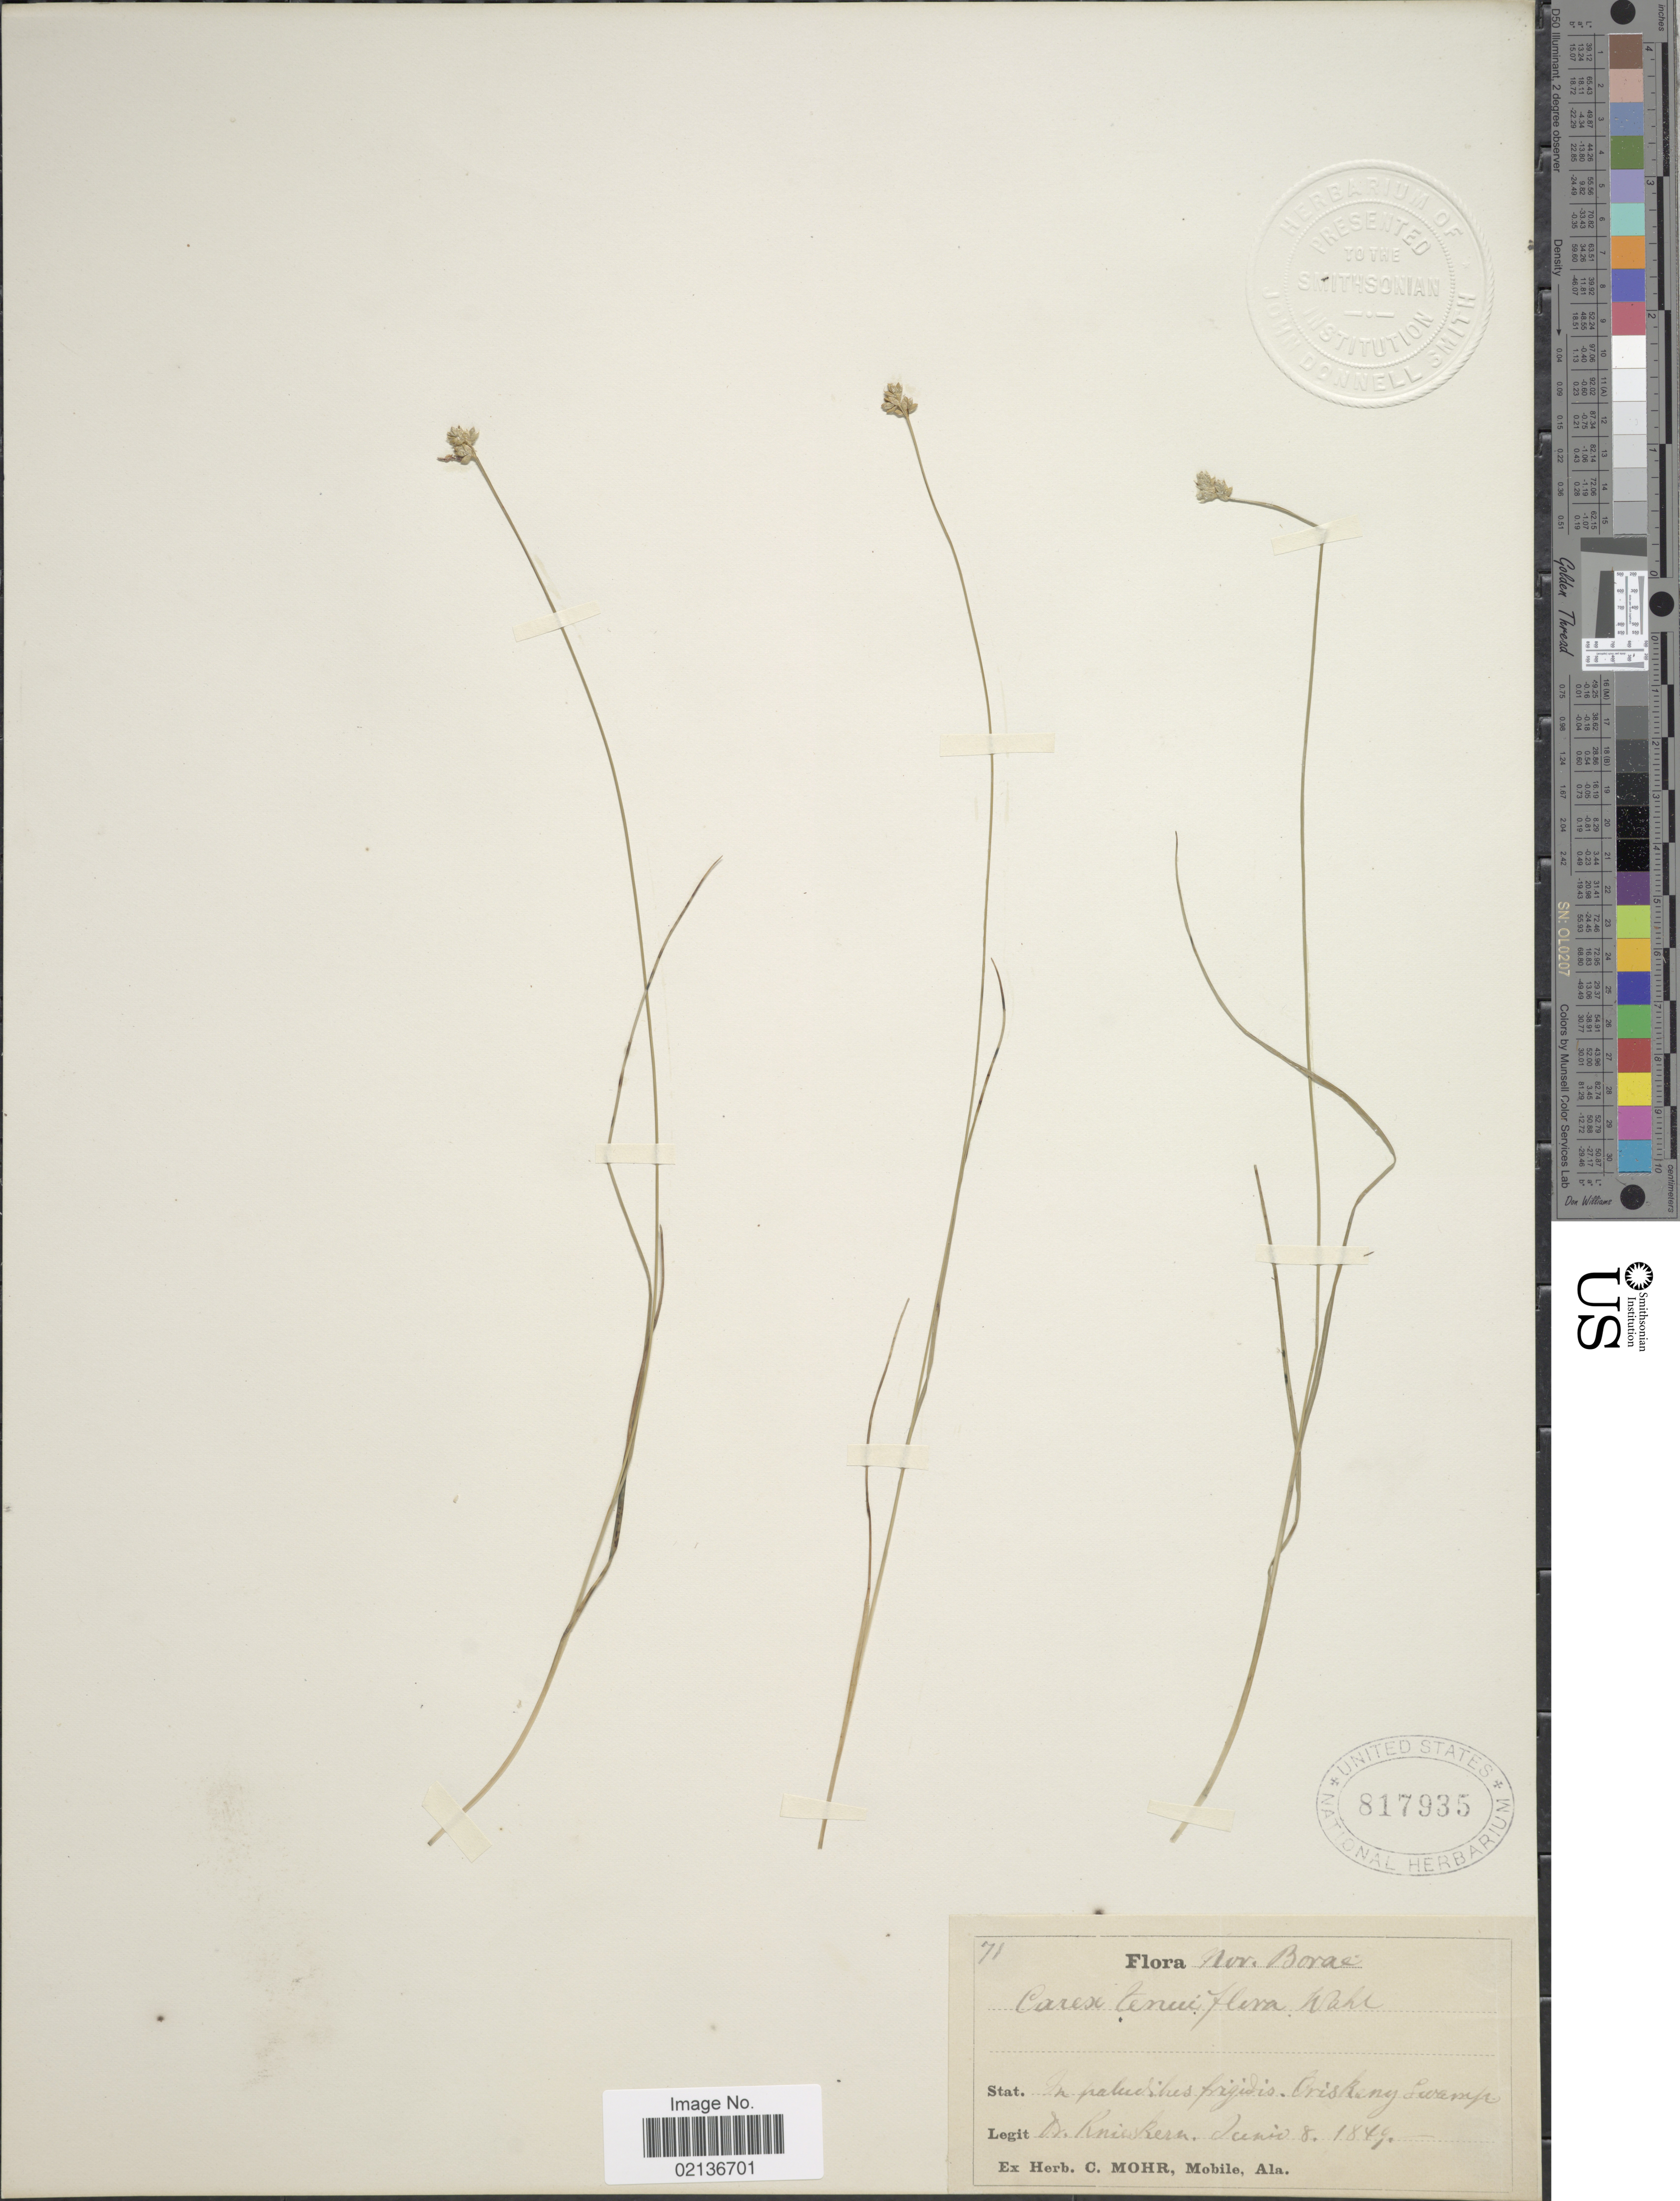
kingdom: Plantae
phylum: Tracheophyta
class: Liliopsida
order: Poales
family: Cyperaceae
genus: Carex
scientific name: Carex tenuiflora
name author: Wahlenb.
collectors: Knieskern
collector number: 71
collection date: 1849-06-08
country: United States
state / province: New York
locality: Nov. Borae, in paludis firgidis, Oriskany swamps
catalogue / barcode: US 817935